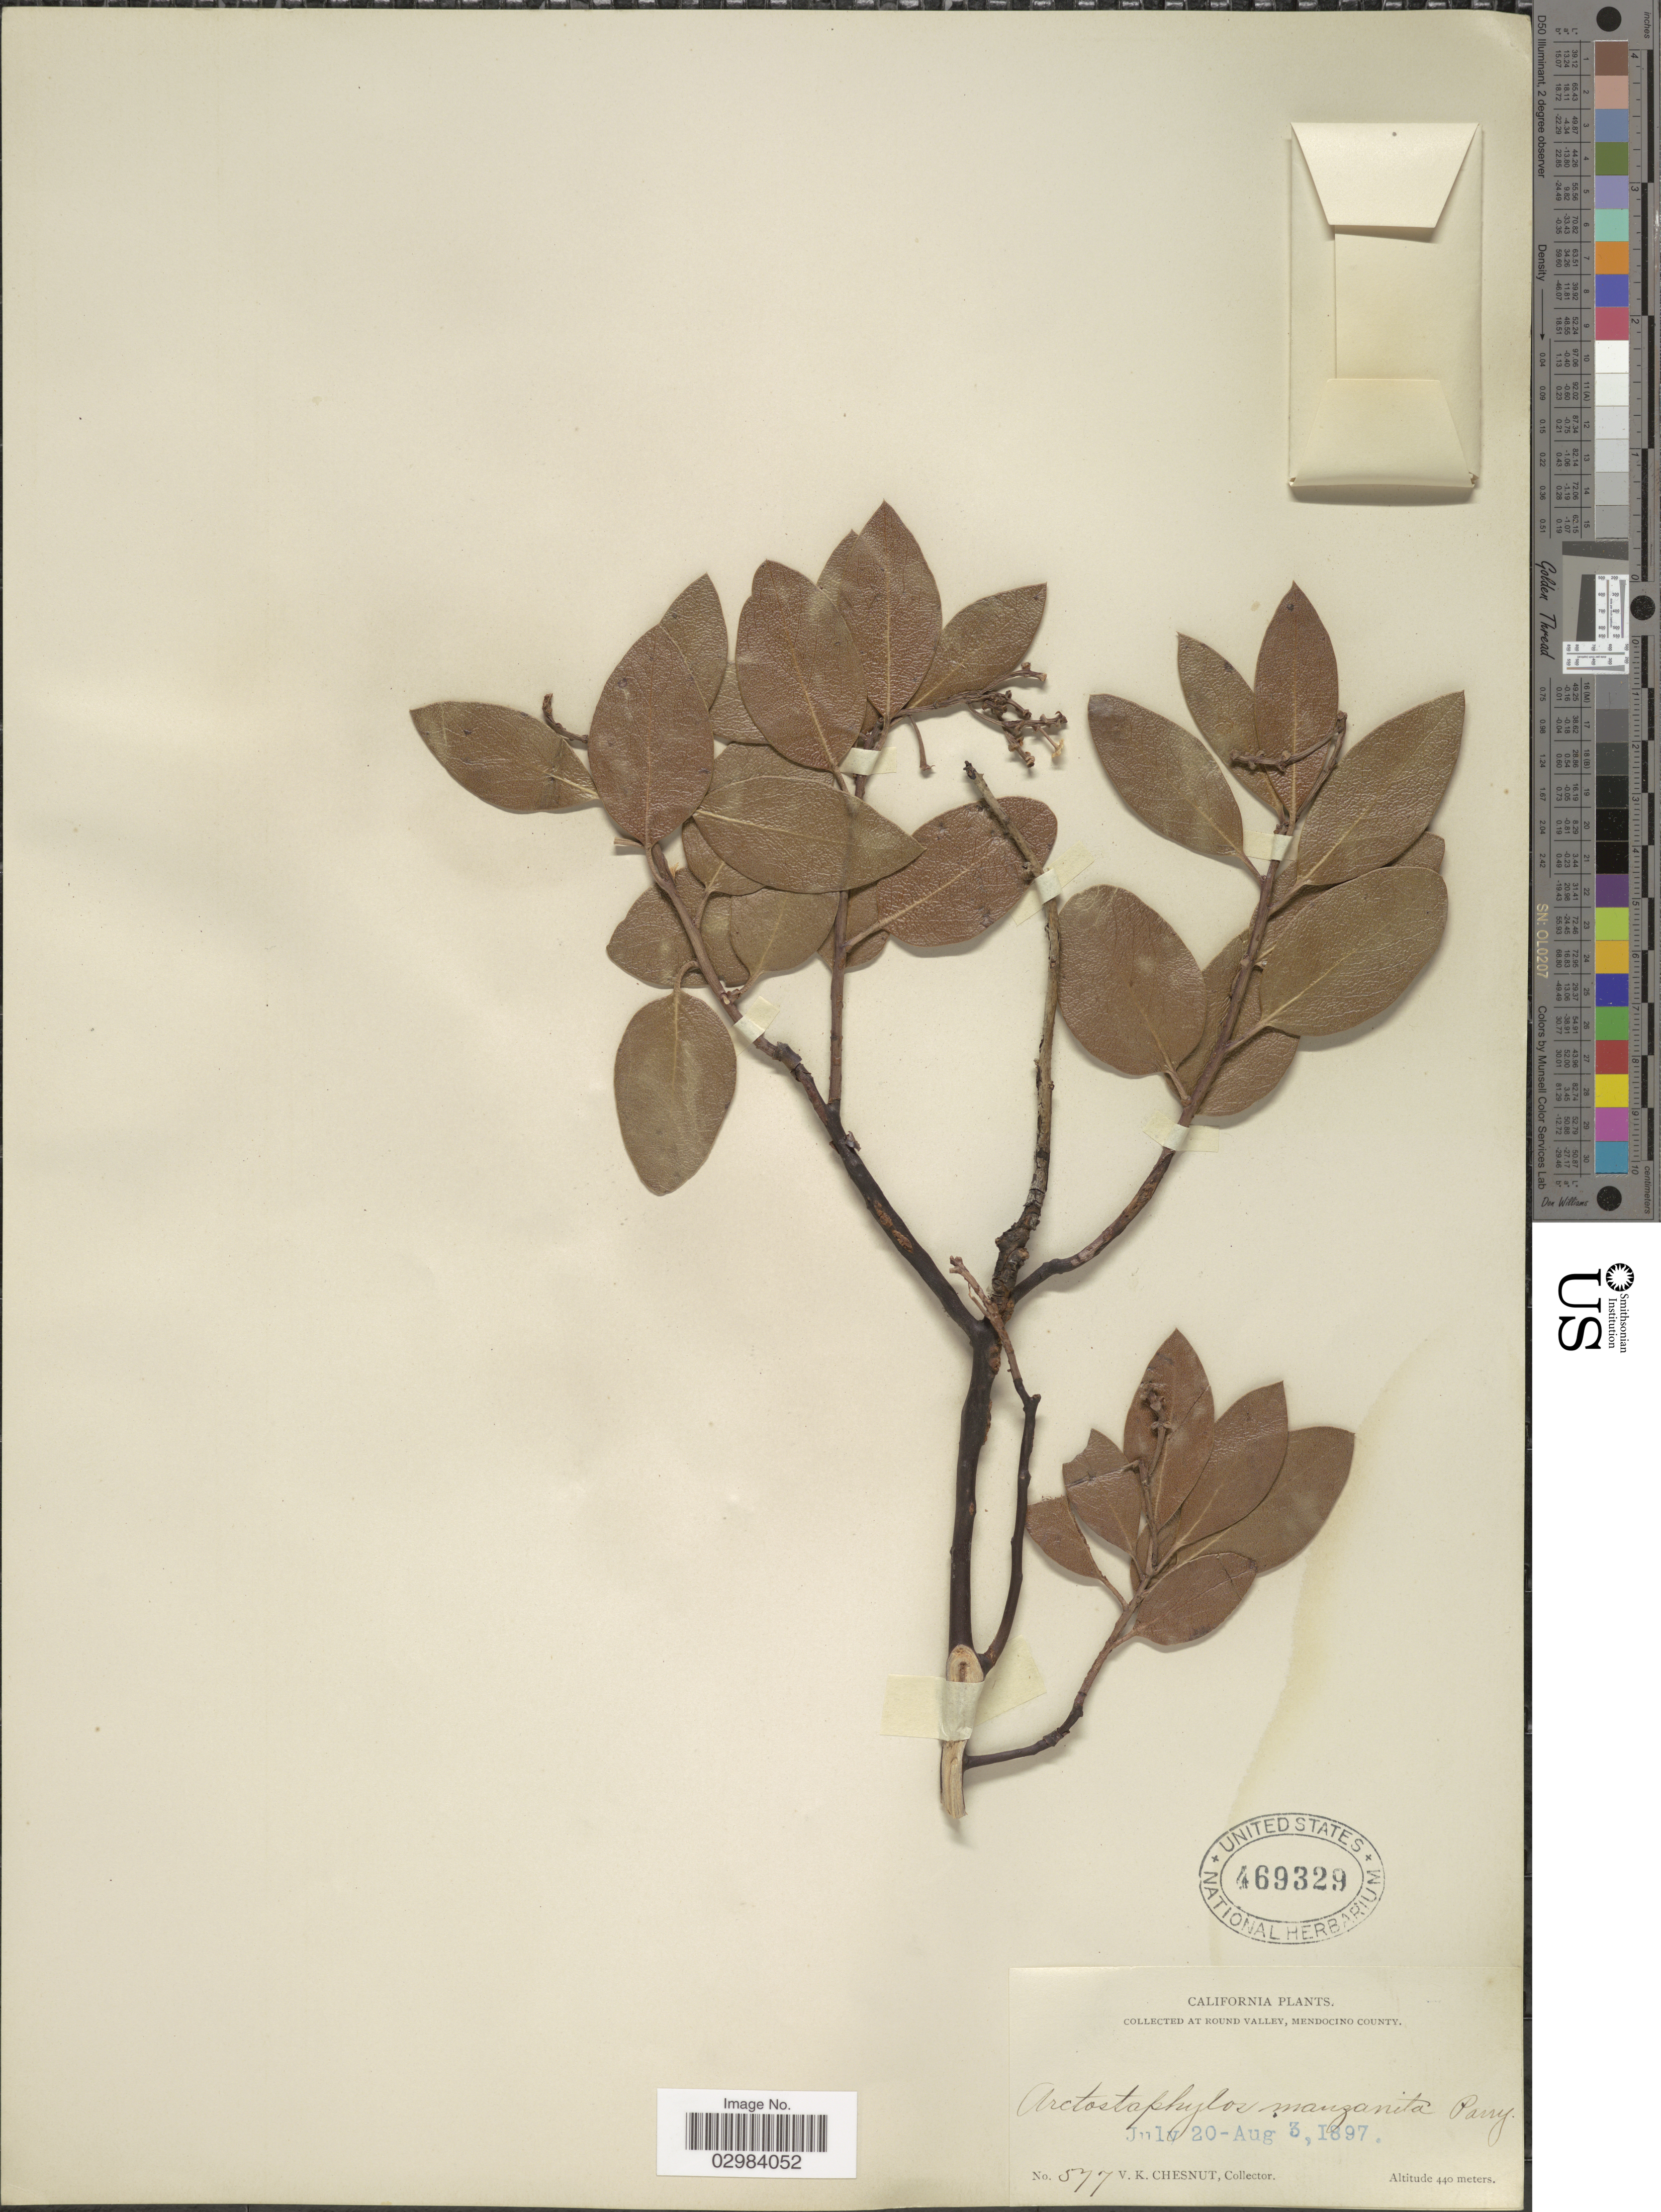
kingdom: Plantae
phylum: Tracheophyta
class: Magnoliopsida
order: Ericales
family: Ericaceae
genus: Arctostaphylos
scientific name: Arctostaphylos manzanita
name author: Parry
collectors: V. Chesnut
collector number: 577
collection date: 1897-07-20/1897-08-03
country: United States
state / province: California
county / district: Mendocino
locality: Round Valley, Mendocino County.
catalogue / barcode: US 469329